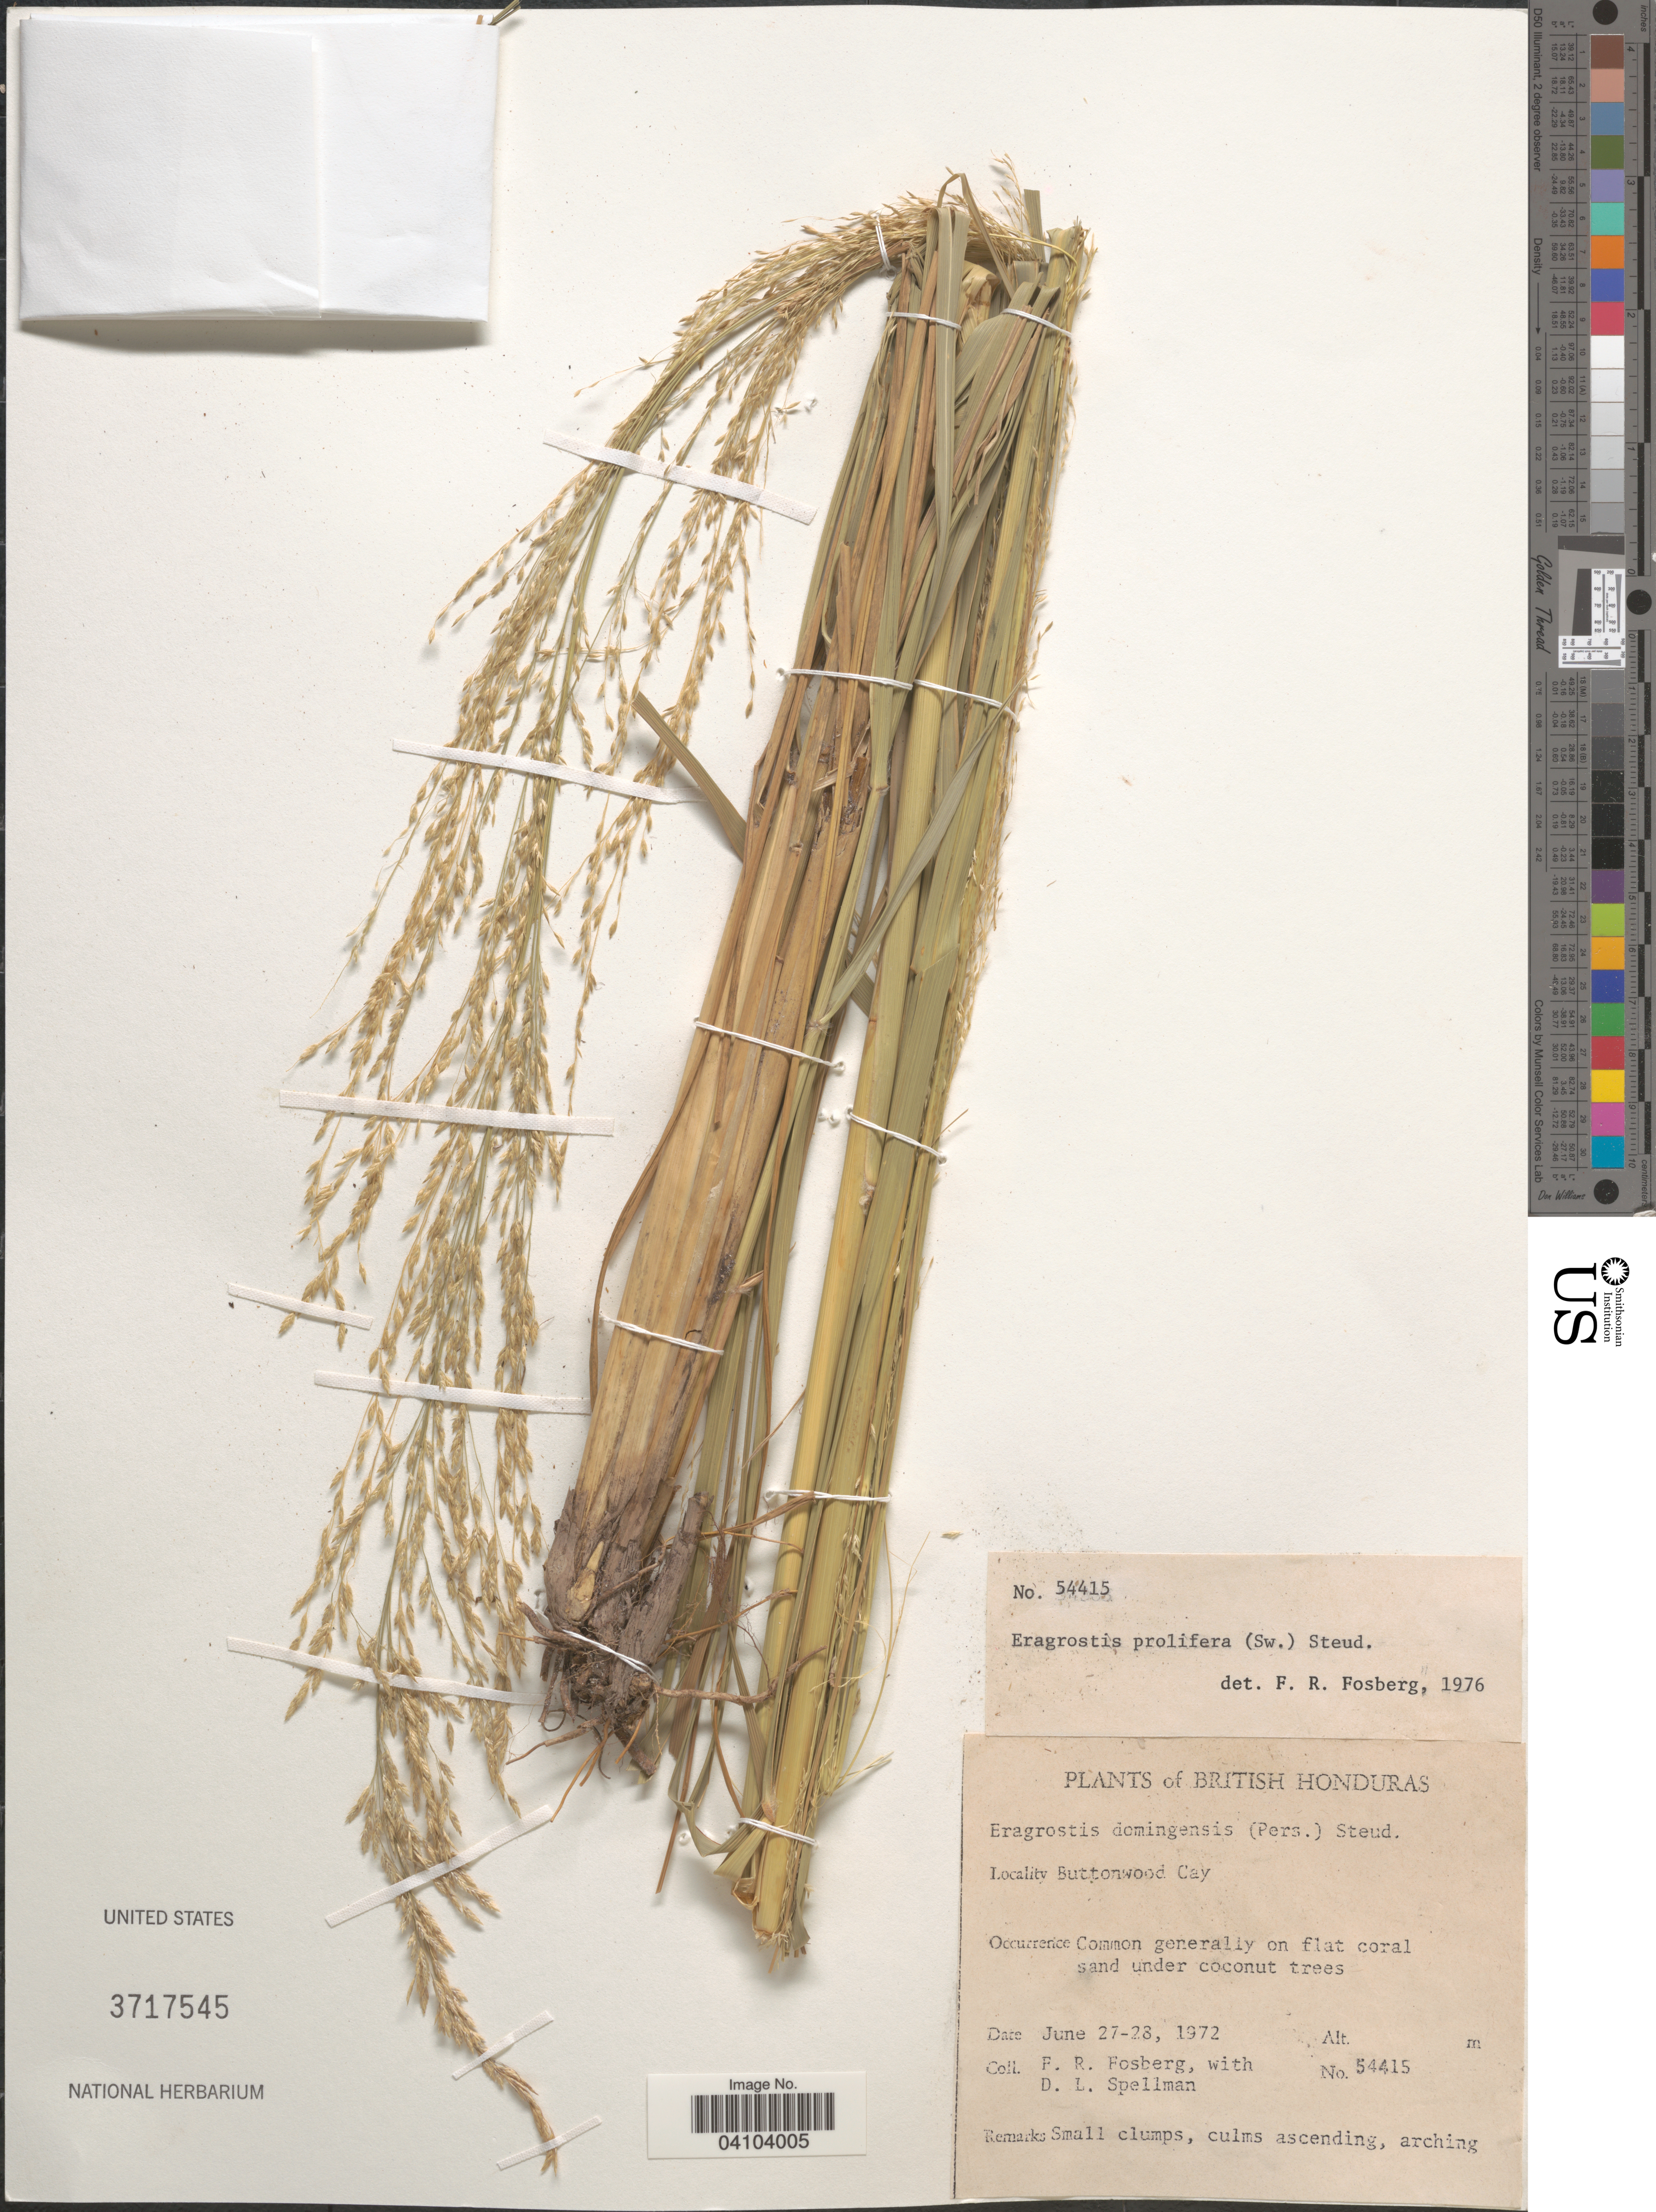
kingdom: Plantae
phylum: Tracheophyta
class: Liliopsida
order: Poales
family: Poaceae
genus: Eragrostis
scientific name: Eragrostis prolifera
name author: (Sw.) Steud.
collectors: F. R. Fosberg & D. L. Spellman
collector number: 54415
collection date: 1972-06-27/1972-06-28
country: Belize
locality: British Honduras. Buttonwood Cay.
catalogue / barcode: US 3717545